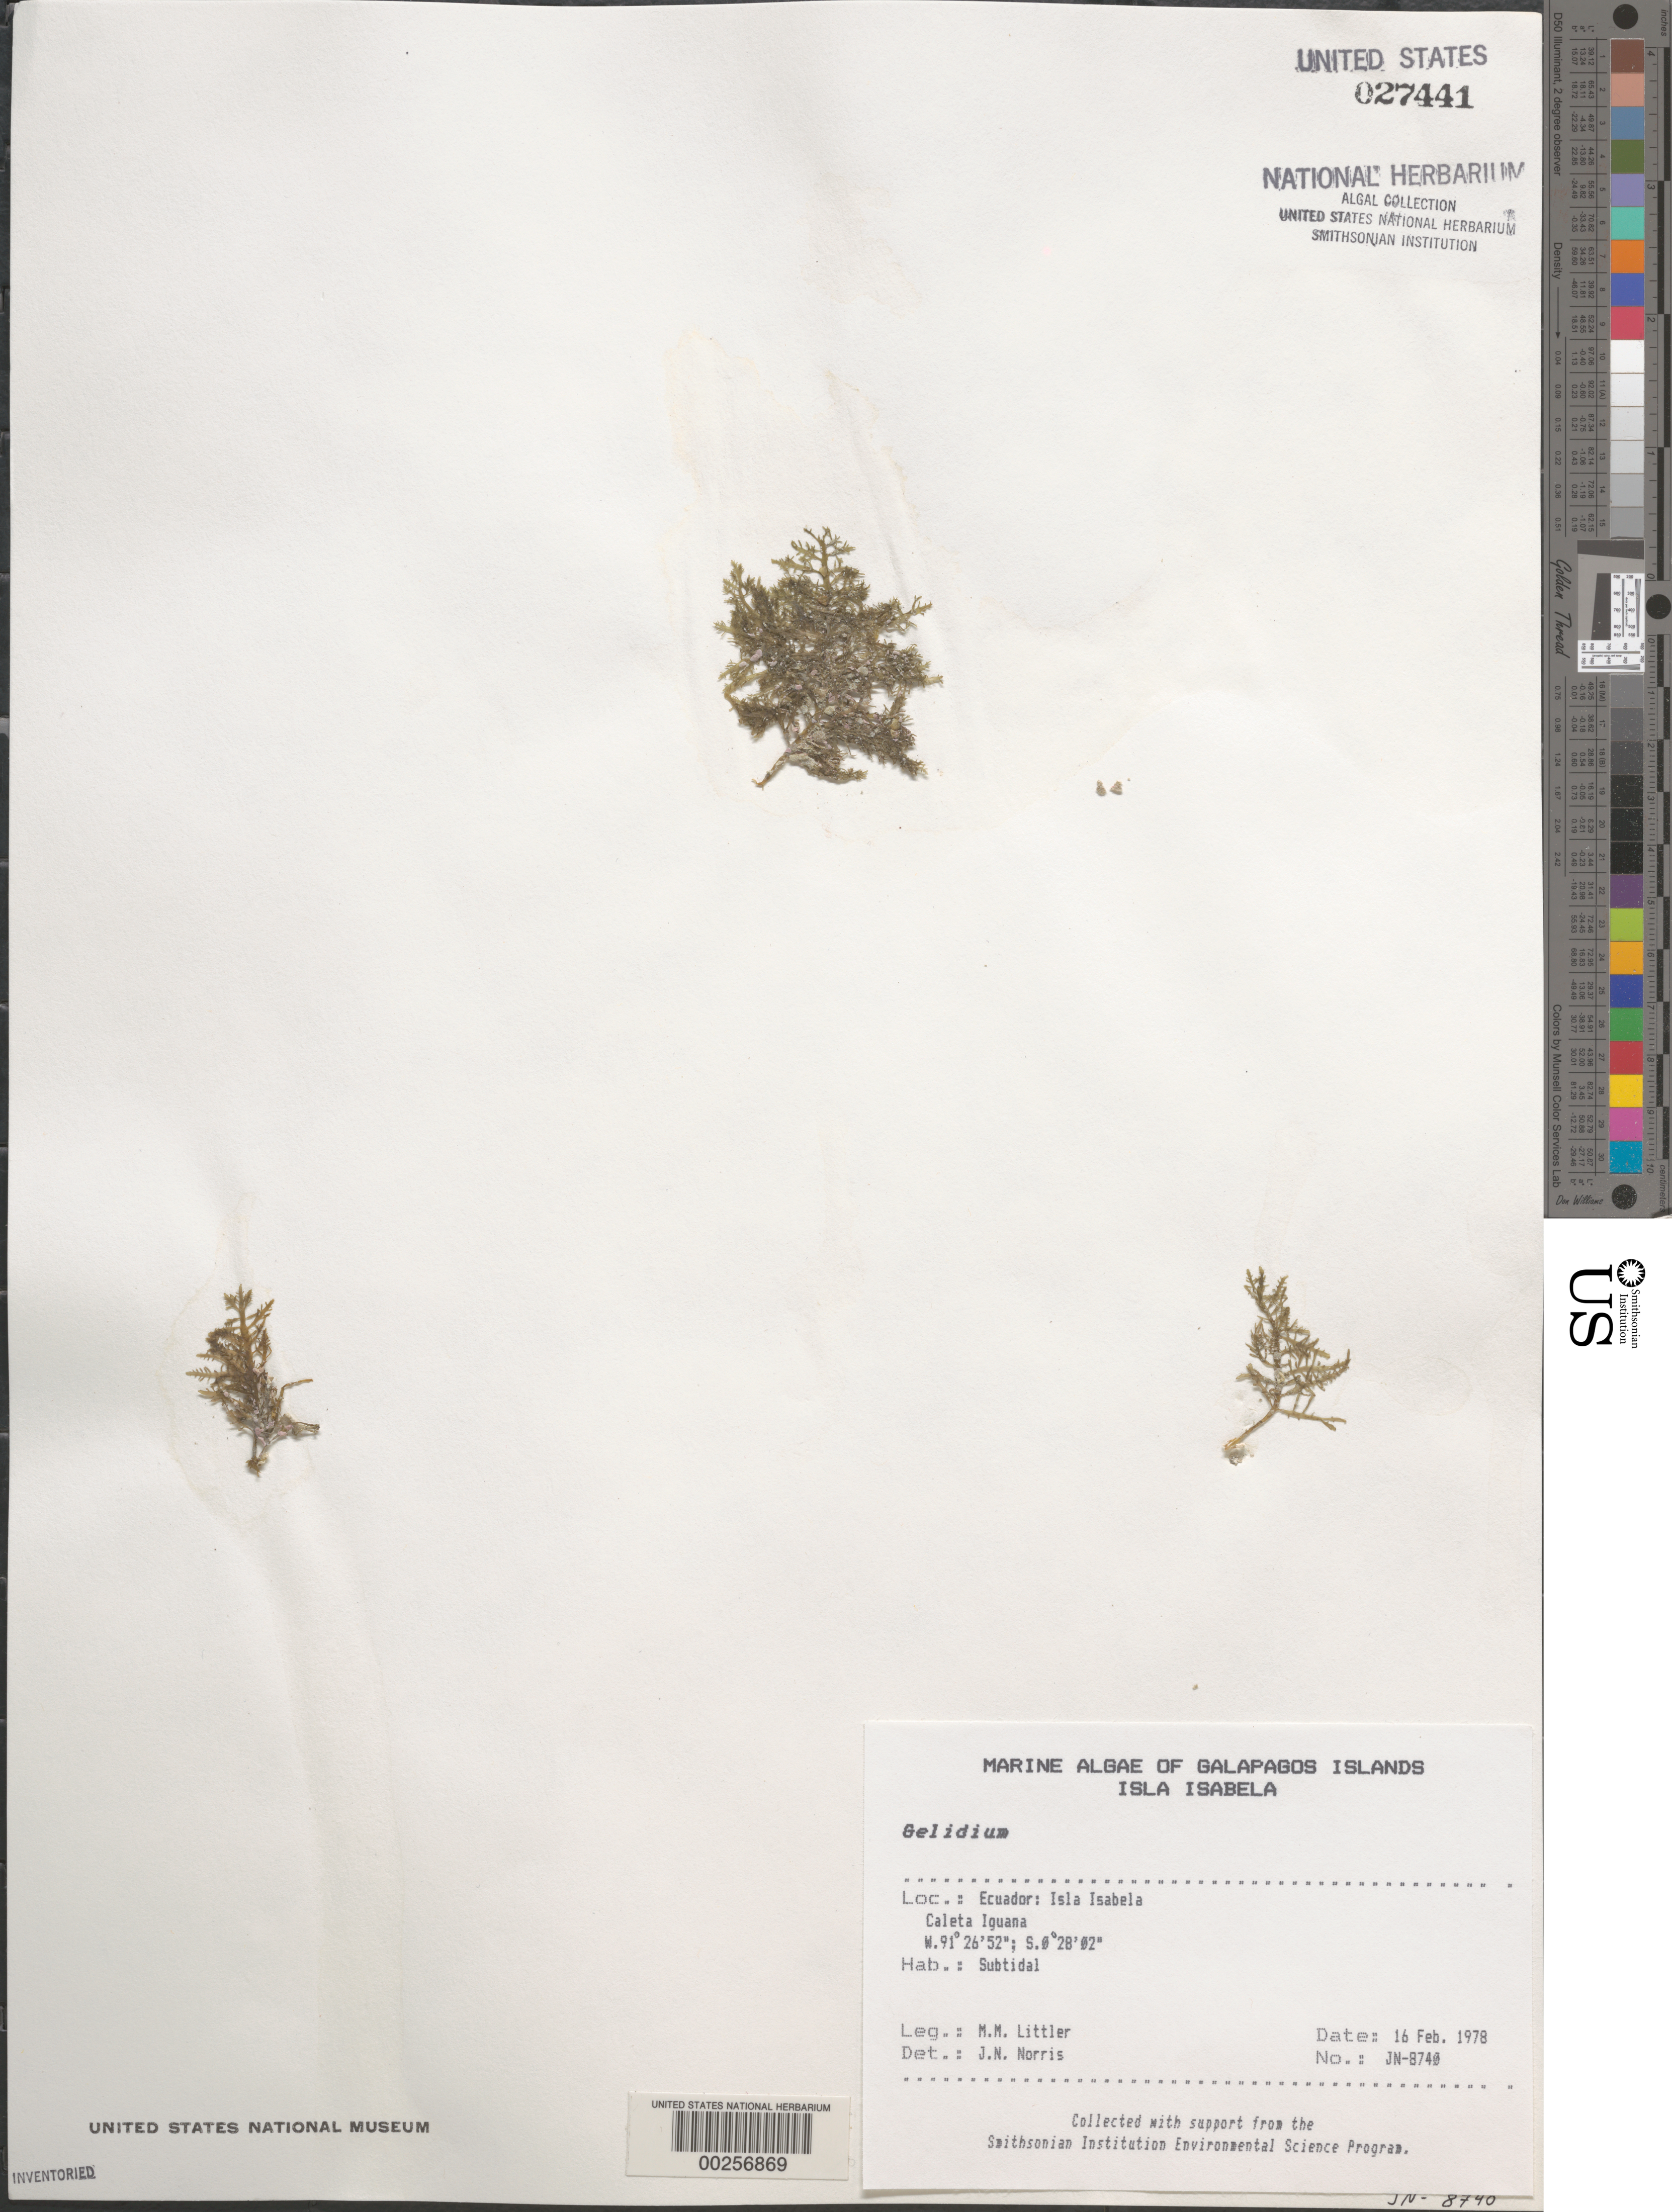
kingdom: Plantae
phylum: Rhodophyta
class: Florideophyceae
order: Gelidiales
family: Gelidiaceae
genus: Gelidium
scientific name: Gelidium sp.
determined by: Norris, James N.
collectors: M. M. Littler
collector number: Jn-8740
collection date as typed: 16 Feb 1978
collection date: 1978-02-16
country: Ecuador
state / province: Colón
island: Isabela [Albemarle]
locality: Caleta Iguana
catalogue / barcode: US 27441